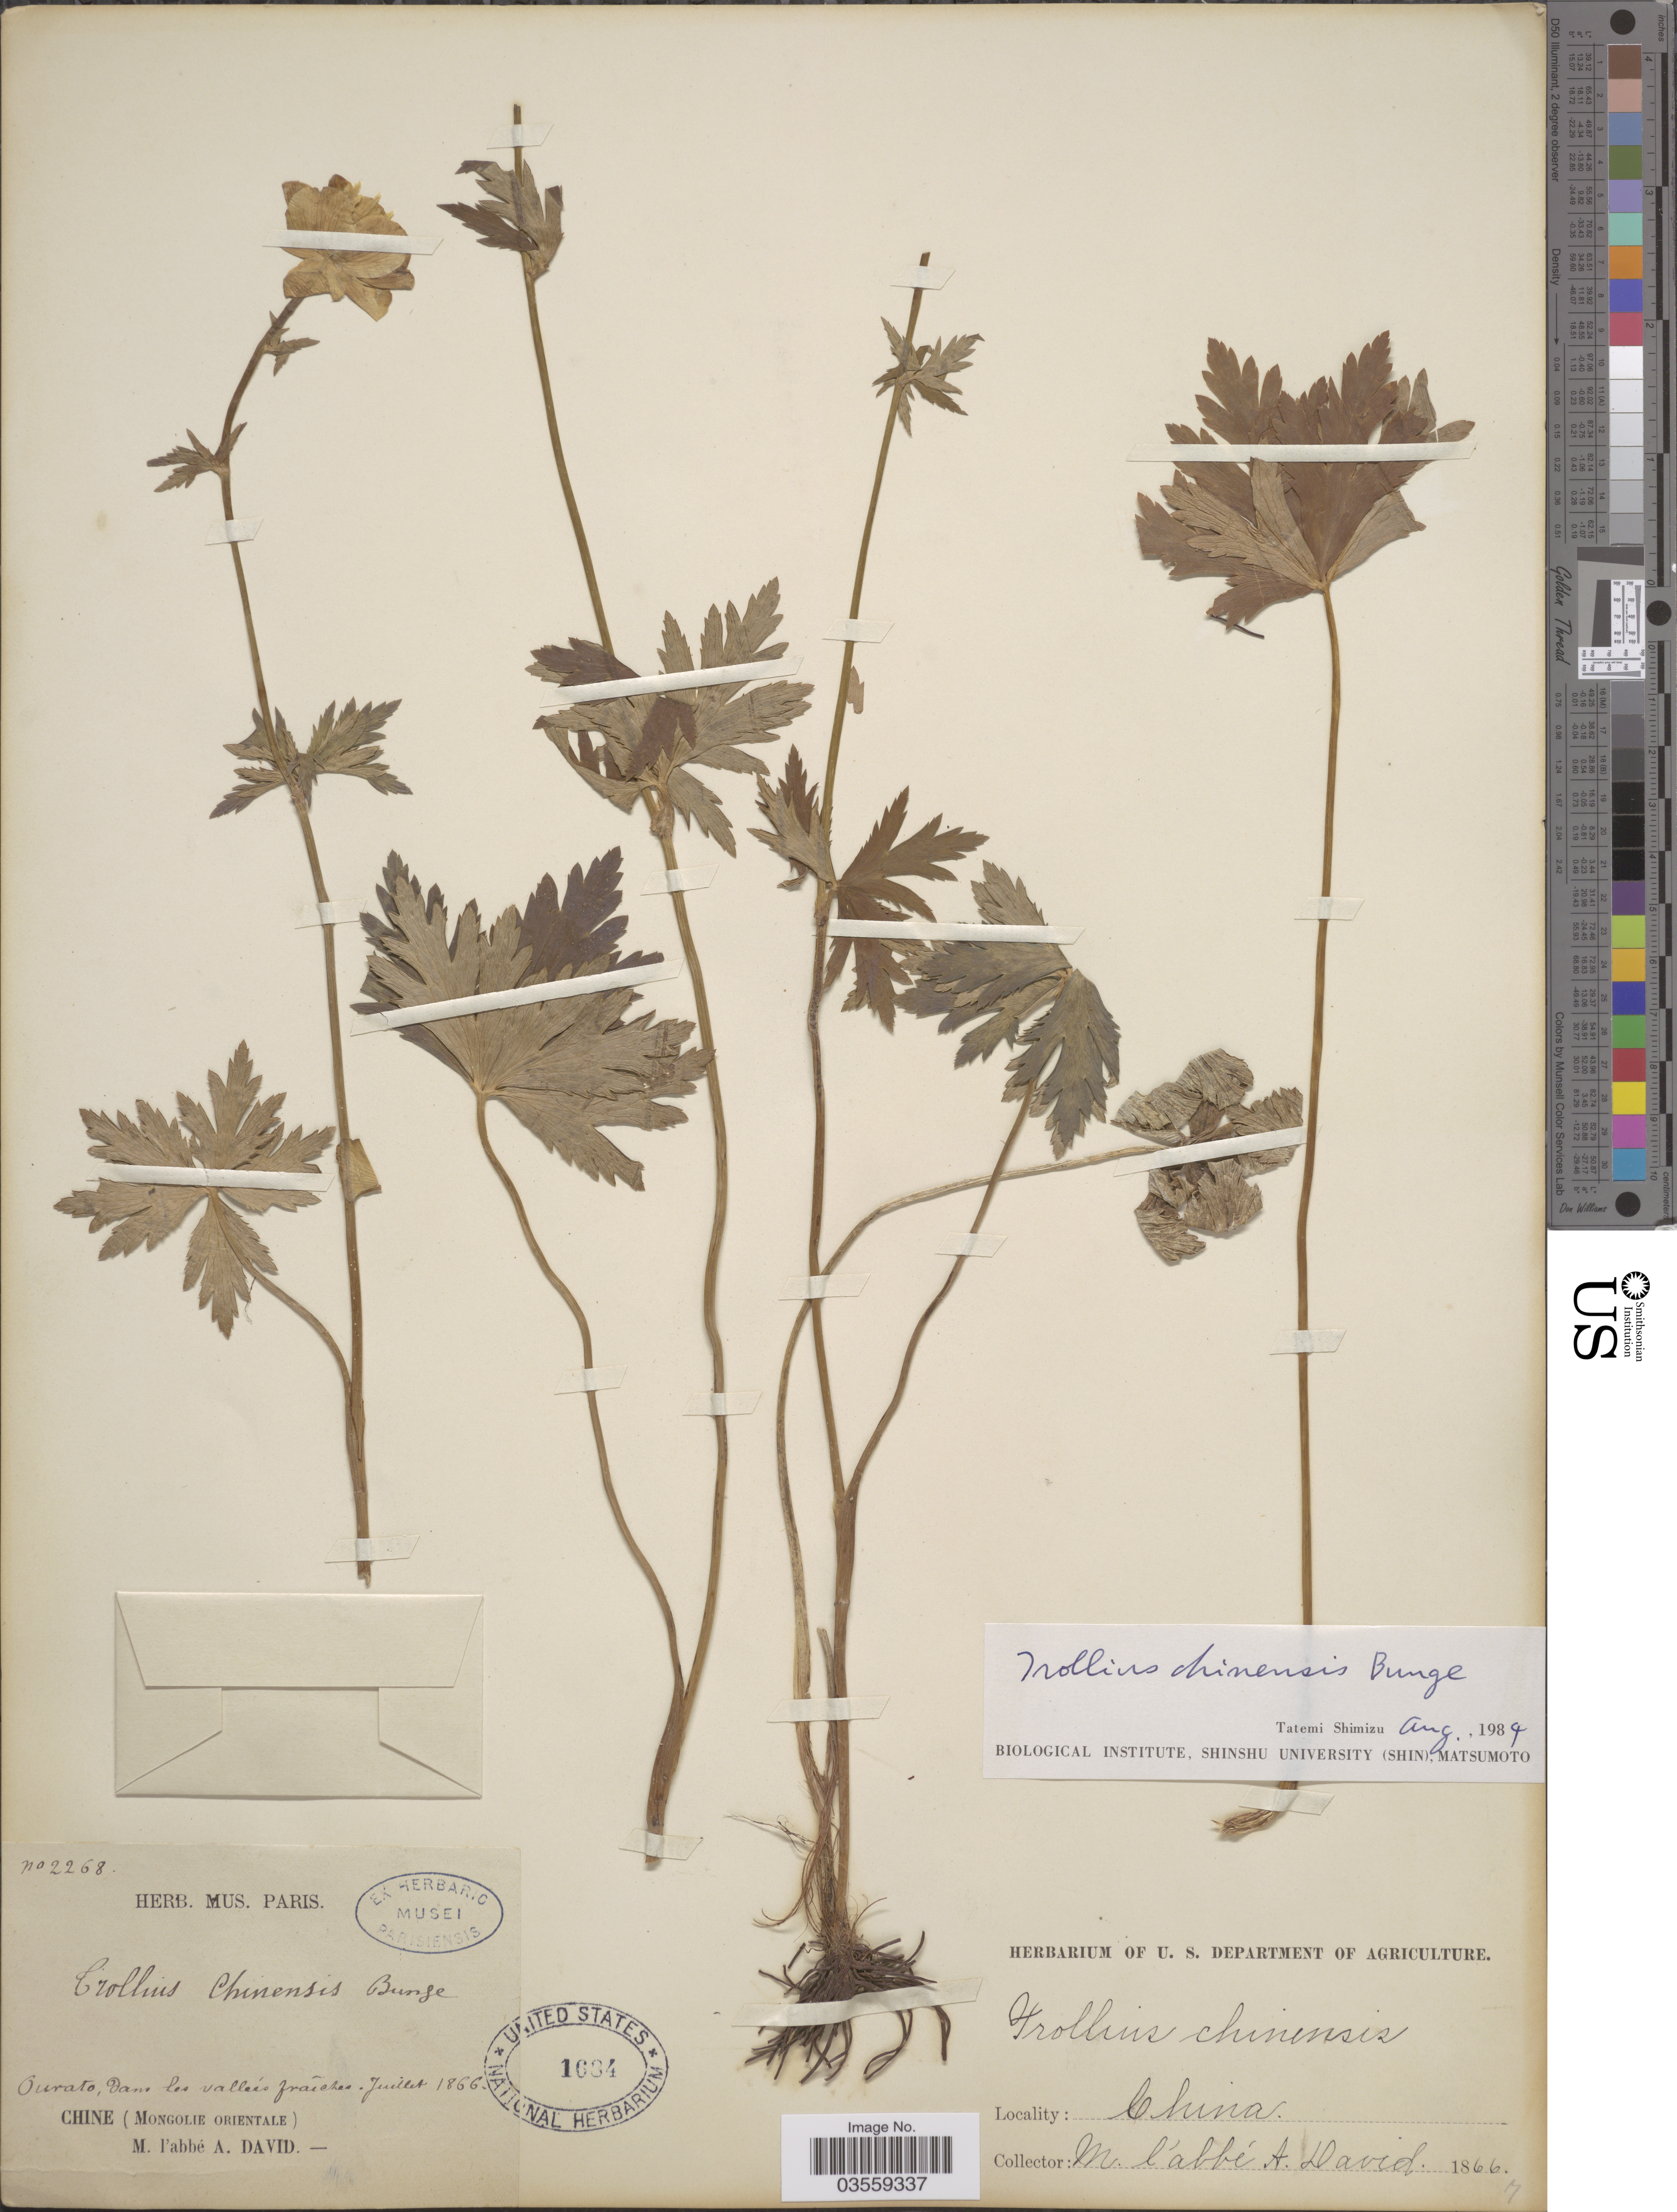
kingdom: Plantae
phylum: Tracheophyta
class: Magnoliopsida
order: Ranunculales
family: Ranunculaceae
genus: Trollius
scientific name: Trollius chinensis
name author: Bunge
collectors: M. David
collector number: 2268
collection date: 1866-07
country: China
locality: Ourato, dans les vallées fraîches. (Mongolie Orientale).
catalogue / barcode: US 1684